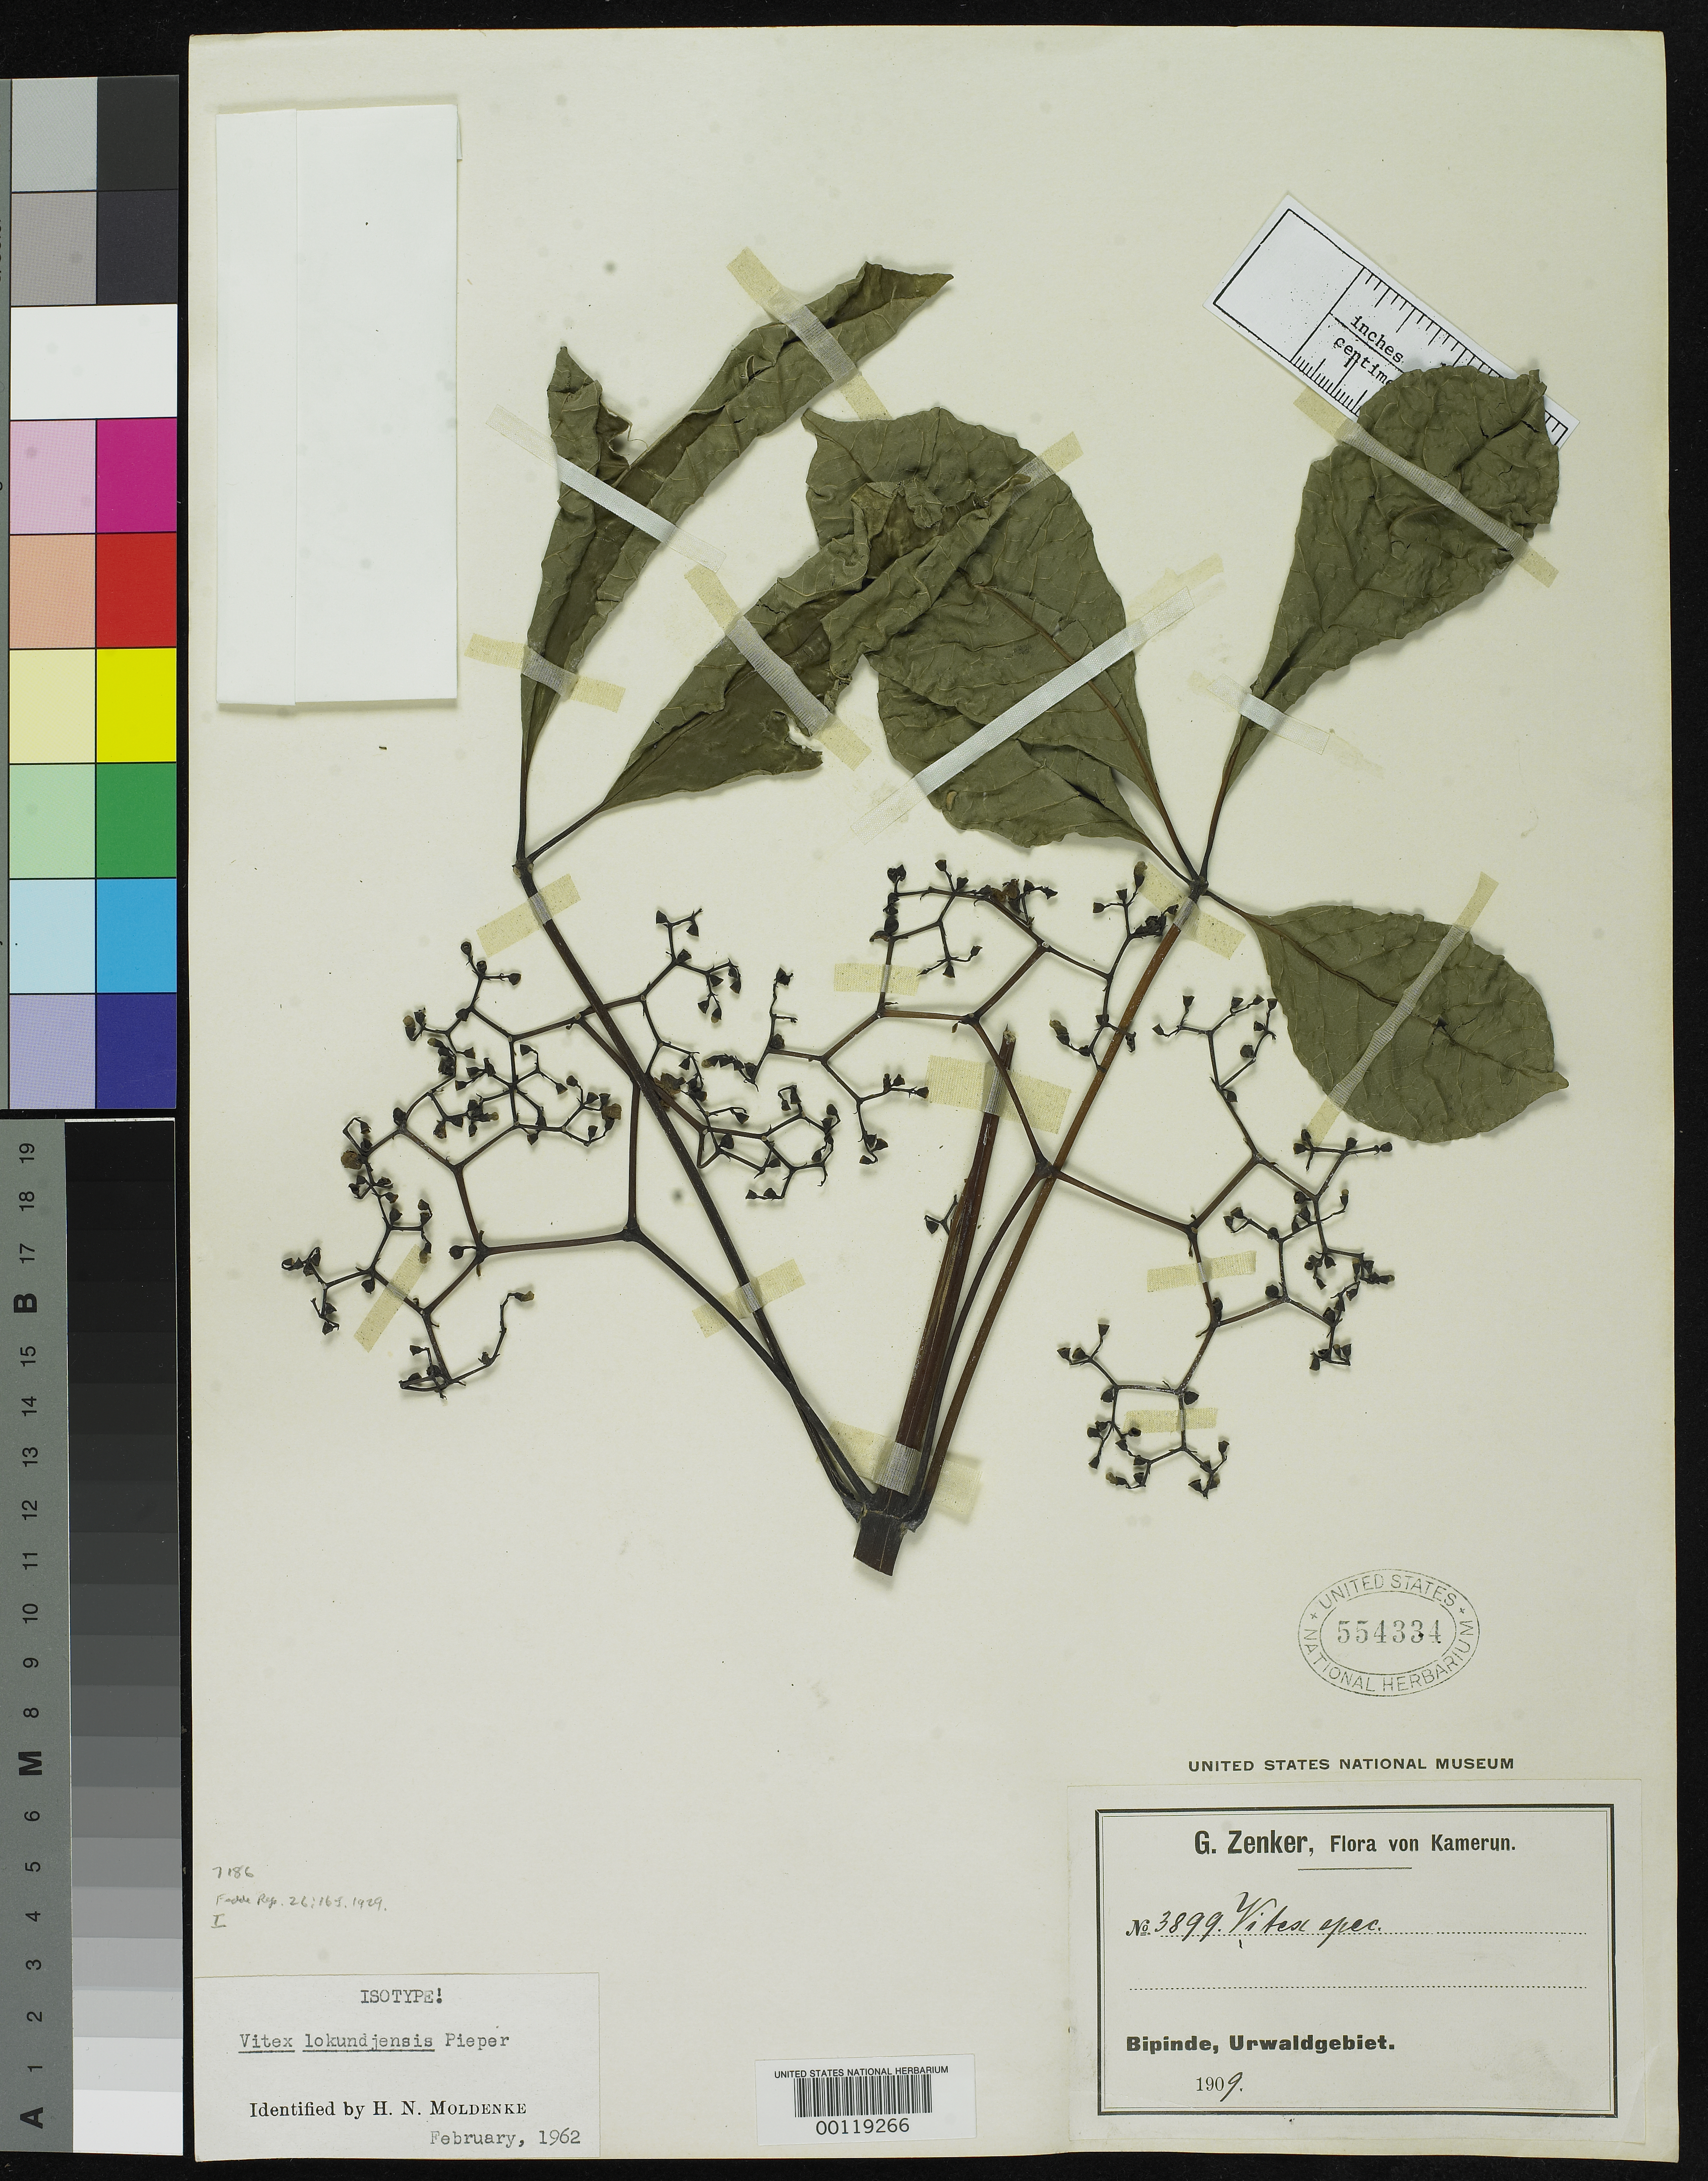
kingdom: Plantae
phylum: Tracheophyta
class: Magnoliopsida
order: Lamiales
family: Lamiaceae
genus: Vitex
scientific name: Vitex lokundjensis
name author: W. Piep.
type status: Isotype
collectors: G. A. Zenker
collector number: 3899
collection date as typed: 1909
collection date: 1909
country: Cameroon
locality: Bipinde.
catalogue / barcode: US 554334